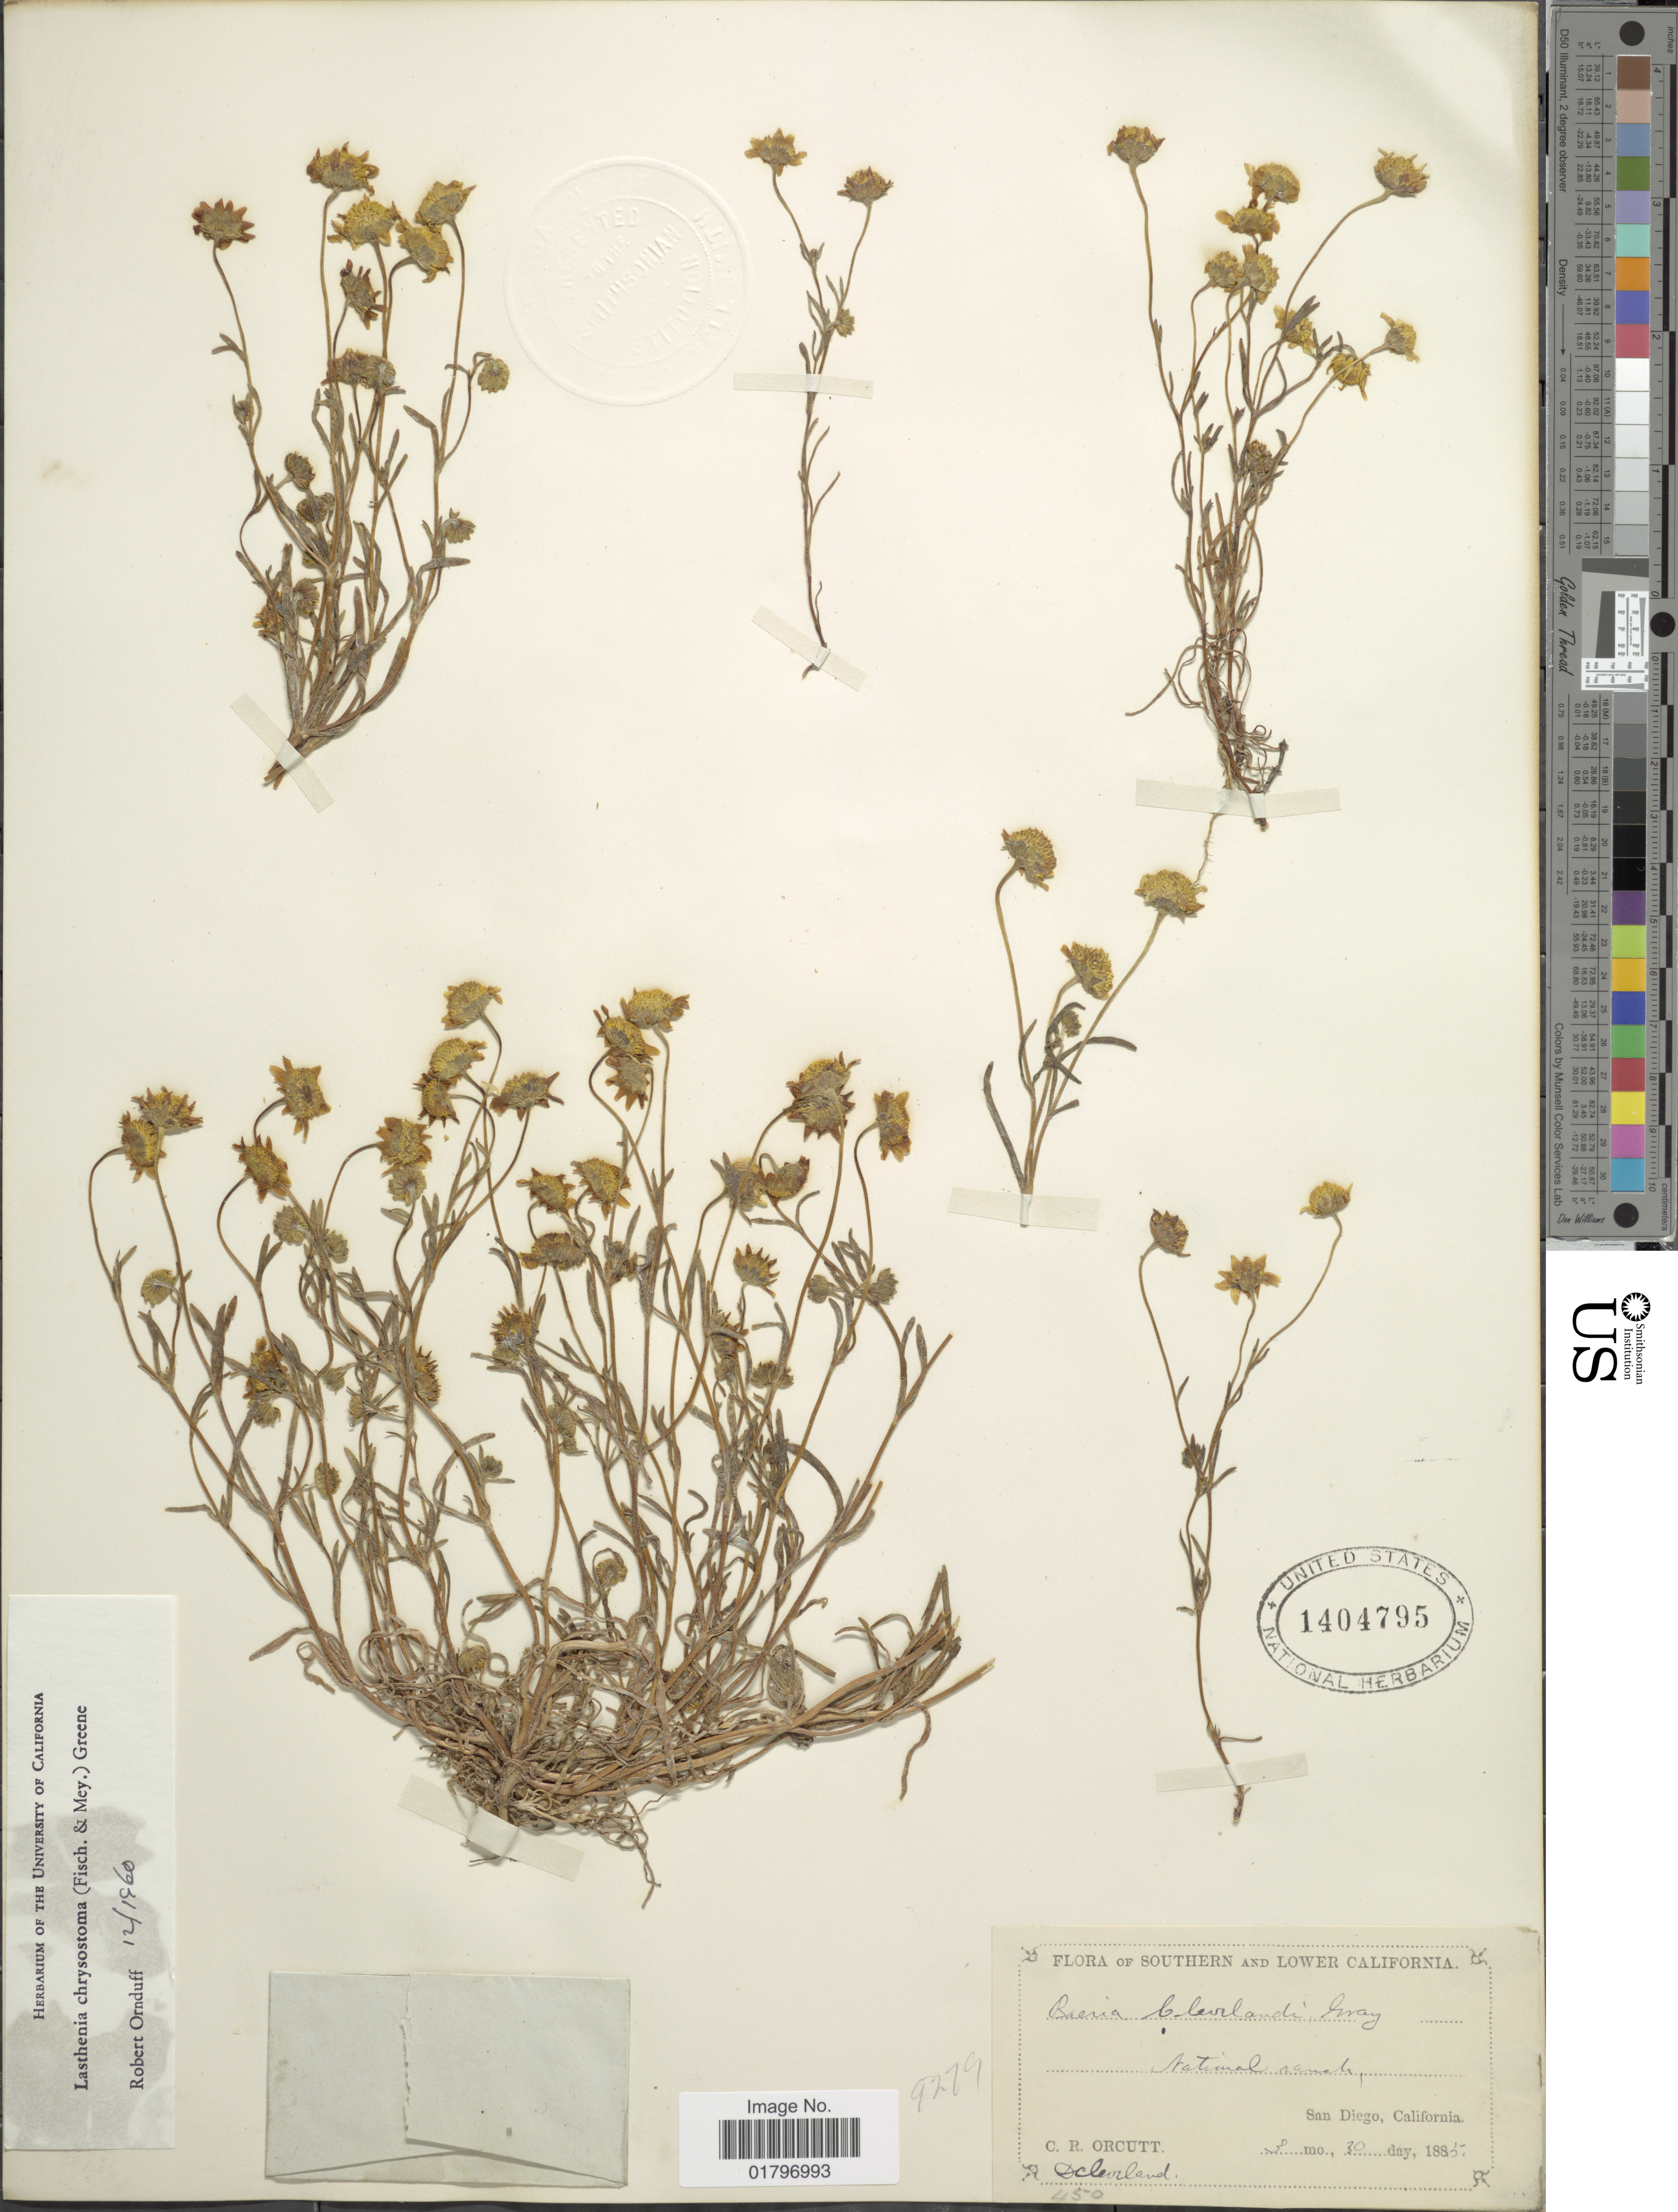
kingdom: Plantae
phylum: Tracheophyta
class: Magnoliopsida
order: Asterales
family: Asteraceae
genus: Lasthenia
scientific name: Lasthenia chrysostoma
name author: (Fisch. & C.A. Mey.) Greene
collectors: C. R. Orcutt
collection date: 1885-03-30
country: United States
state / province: California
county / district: San Diego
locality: Southern and Lower California. National ranch. San Diego, California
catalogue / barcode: US 1404795